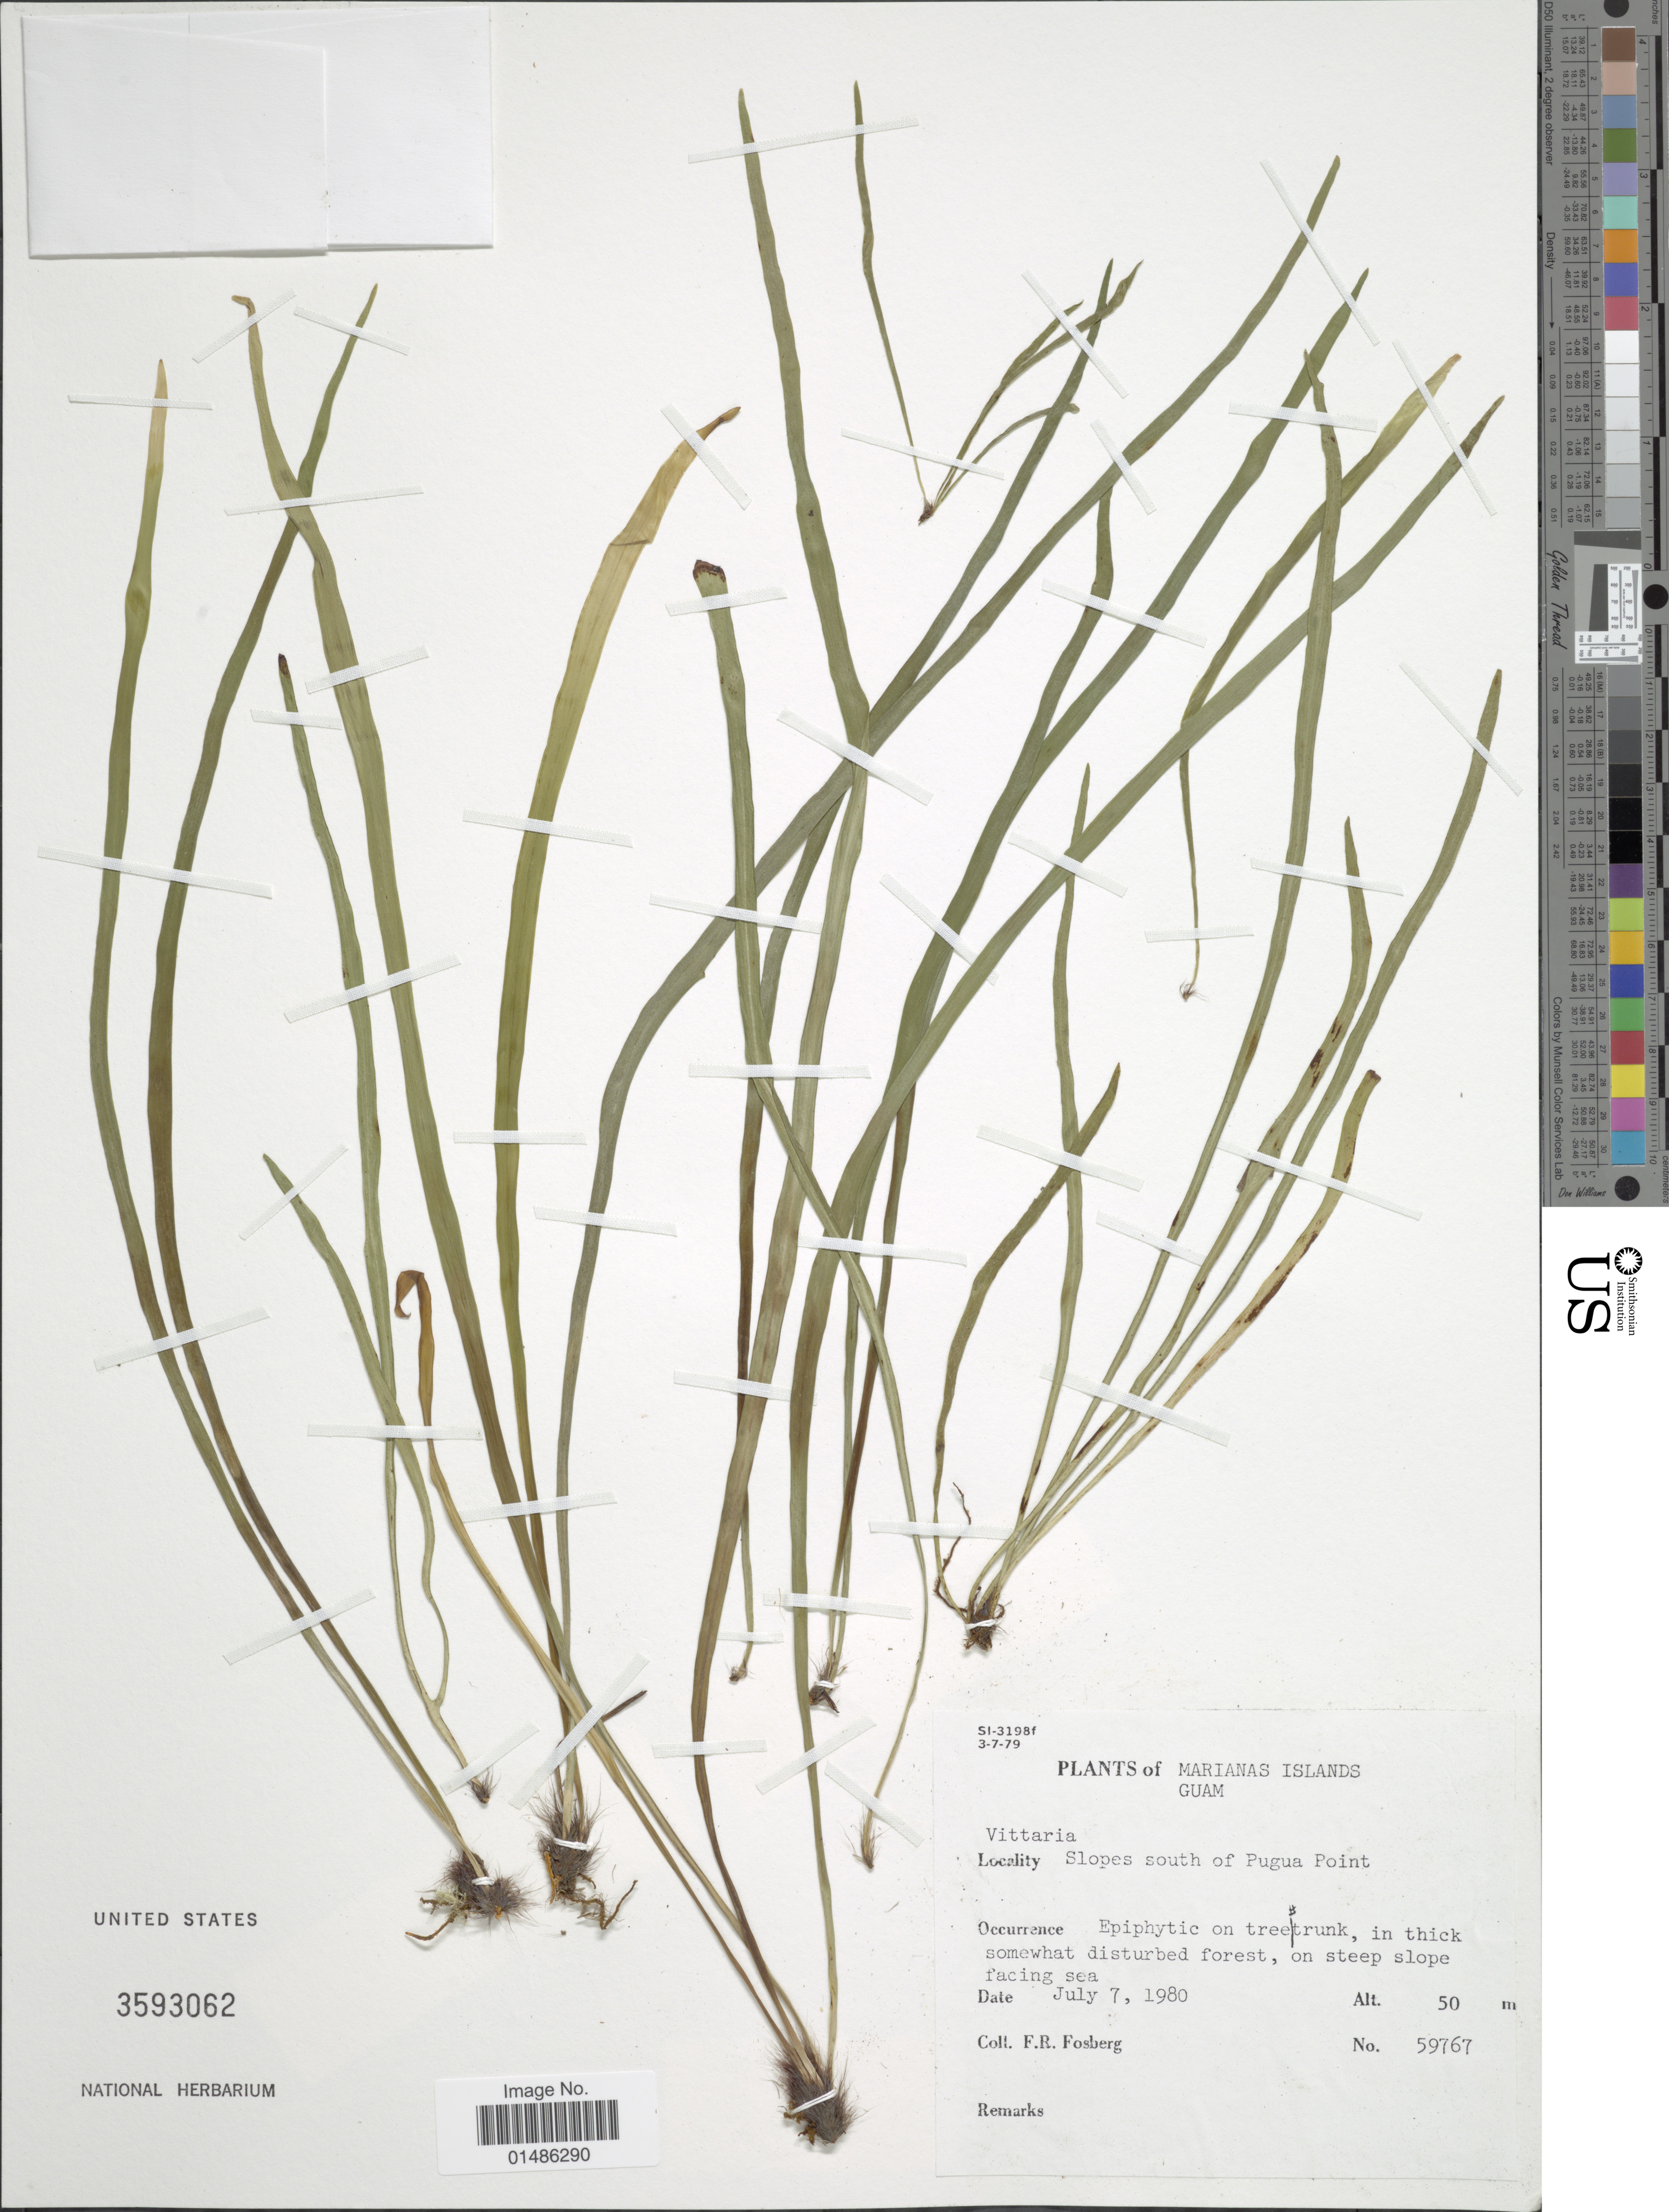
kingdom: Plantae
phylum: Tracheophyta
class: Polypodiopsida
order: Polypodiales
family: Pteridaceae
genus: Haplopteris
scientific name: Haplopteris ensiformis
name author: (Sw.) E.H. Crane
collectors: F. R. Fosberg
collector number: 59767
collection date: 1980-07-07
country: Guam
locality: Marianas Islands. Slopes south of Pugua Point.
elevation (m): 50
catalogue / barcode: US 3593062